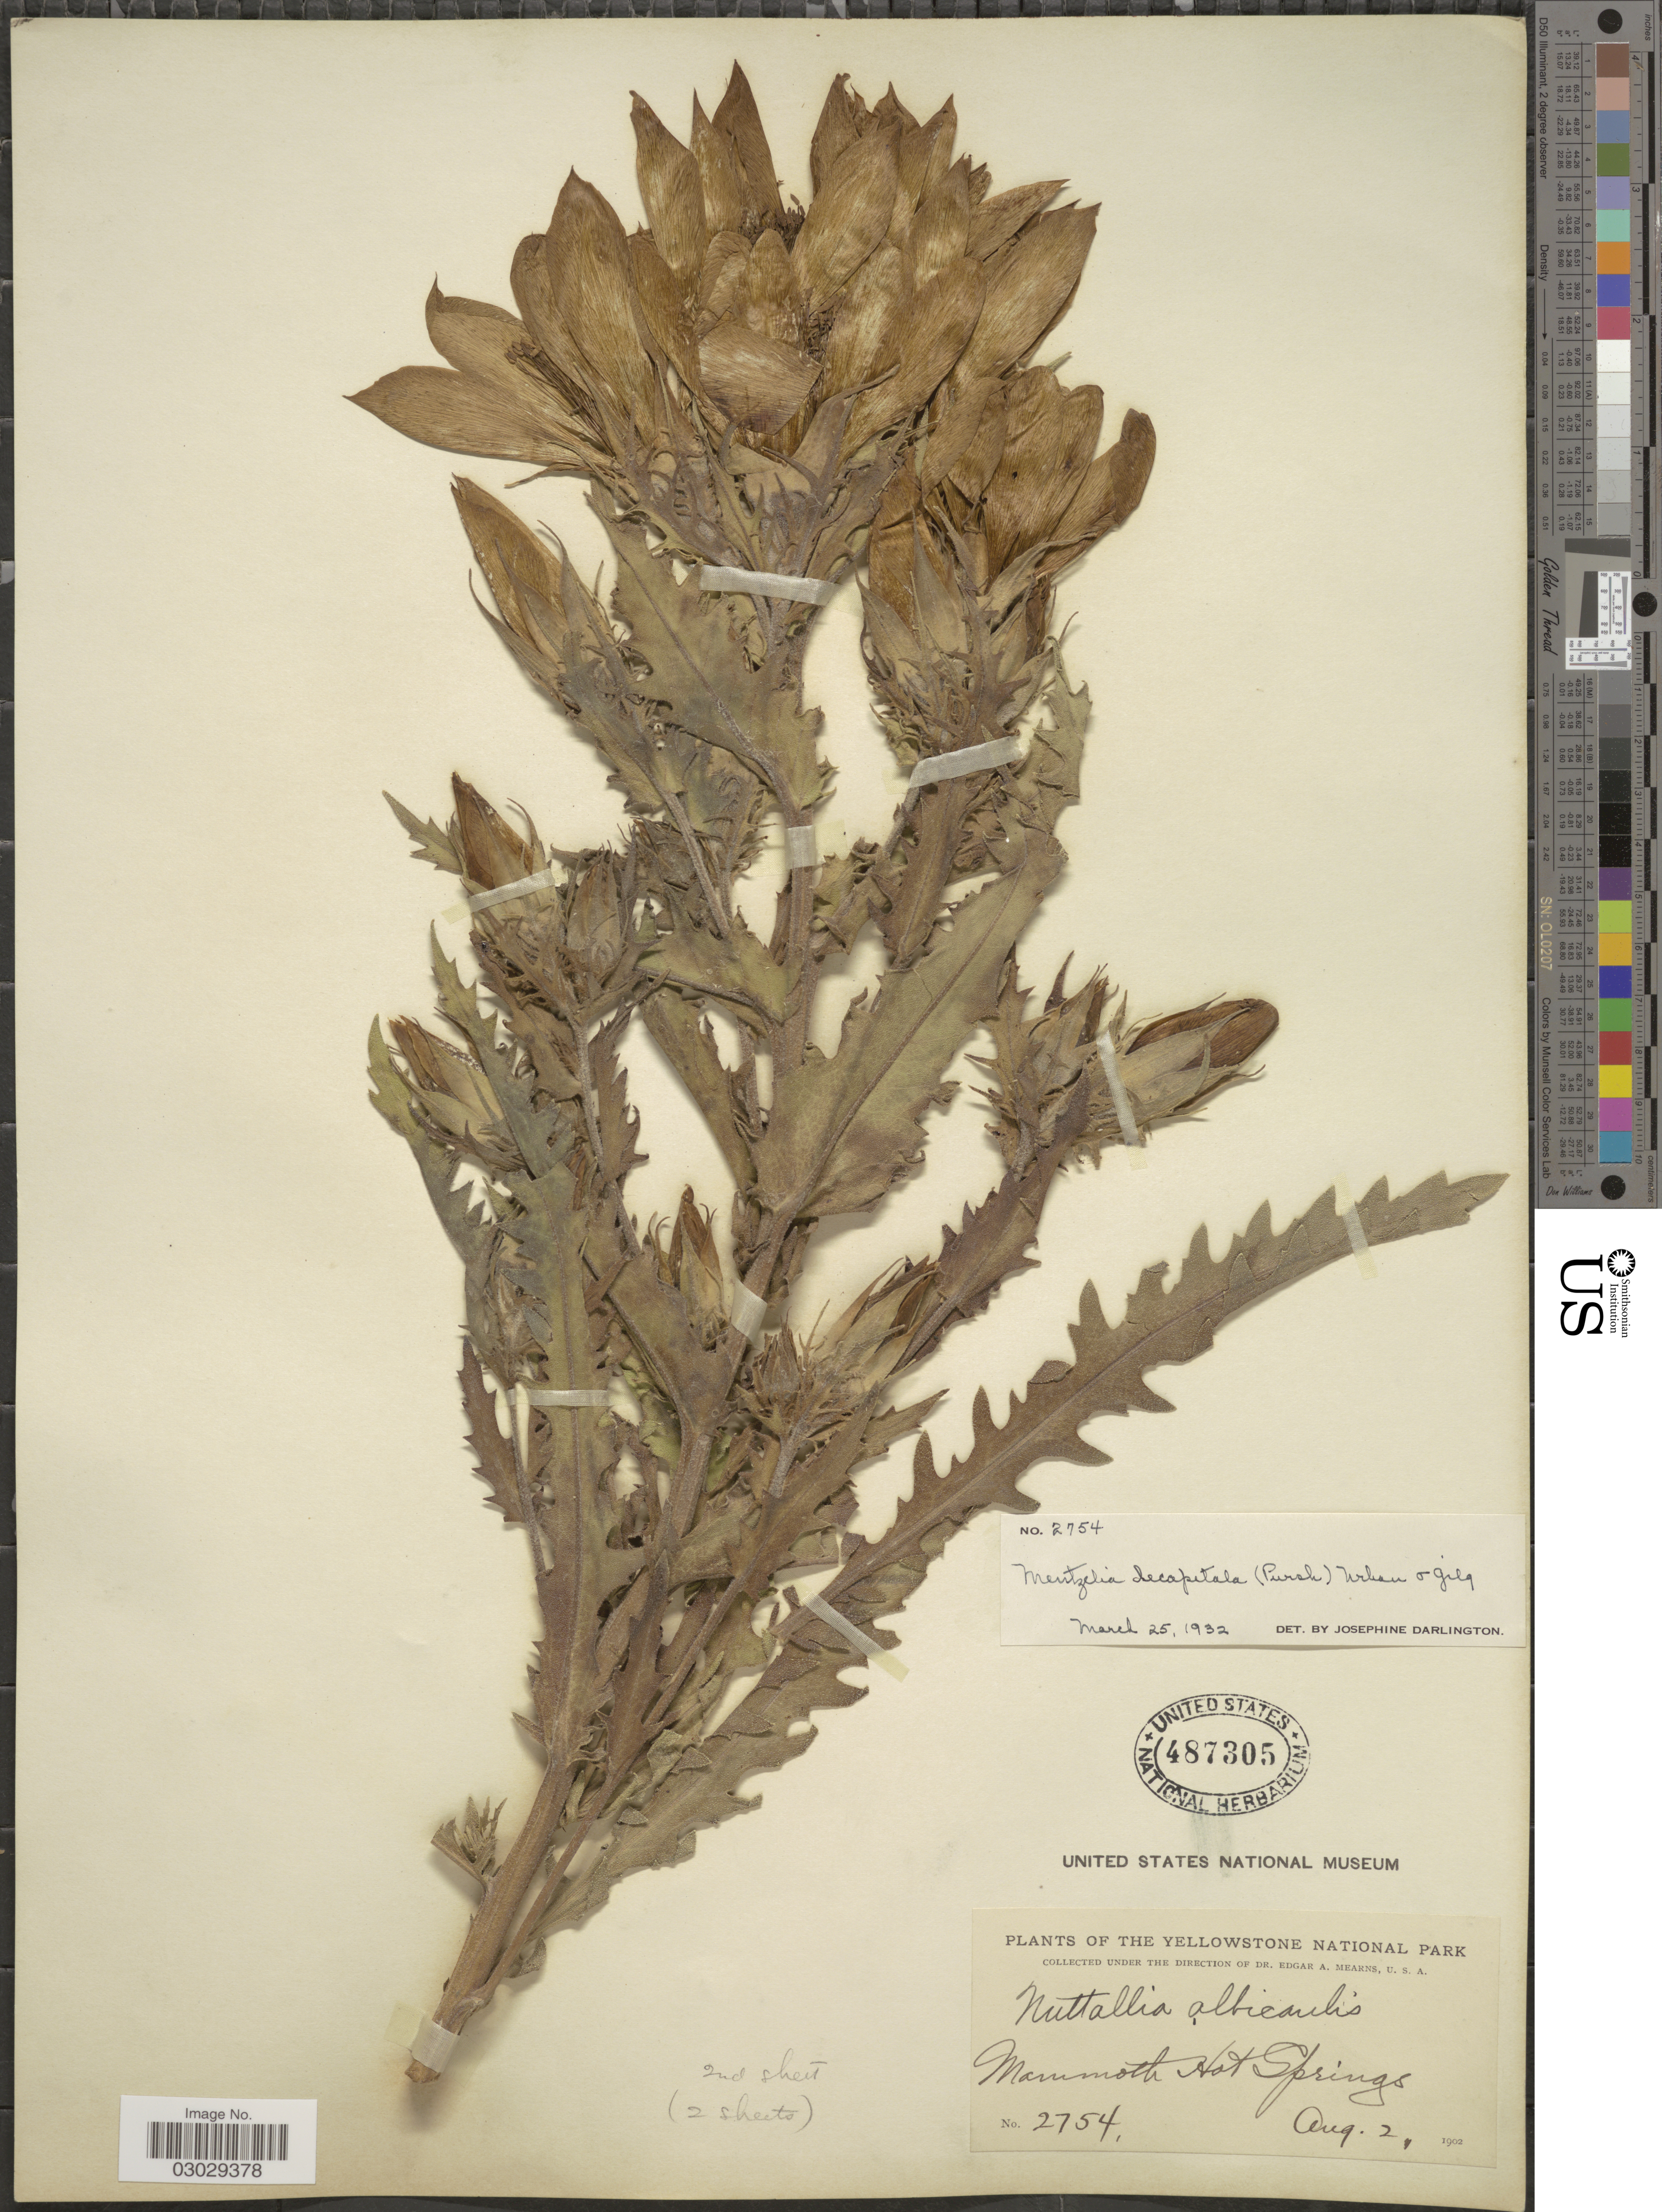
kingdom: Plantae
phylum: Tracheophyta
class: Magnoliopsida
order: Cornales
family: Loasaceae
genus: Mentzelia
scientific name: Mentzelia decapetala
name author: (Sims) Urb.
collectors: E. A. Mearns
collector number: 2754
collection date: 1902-08-02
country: United States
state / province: Wyoming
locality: The Yellowstone National Park. Mammoth Hot Springs.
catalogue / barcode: US 487305